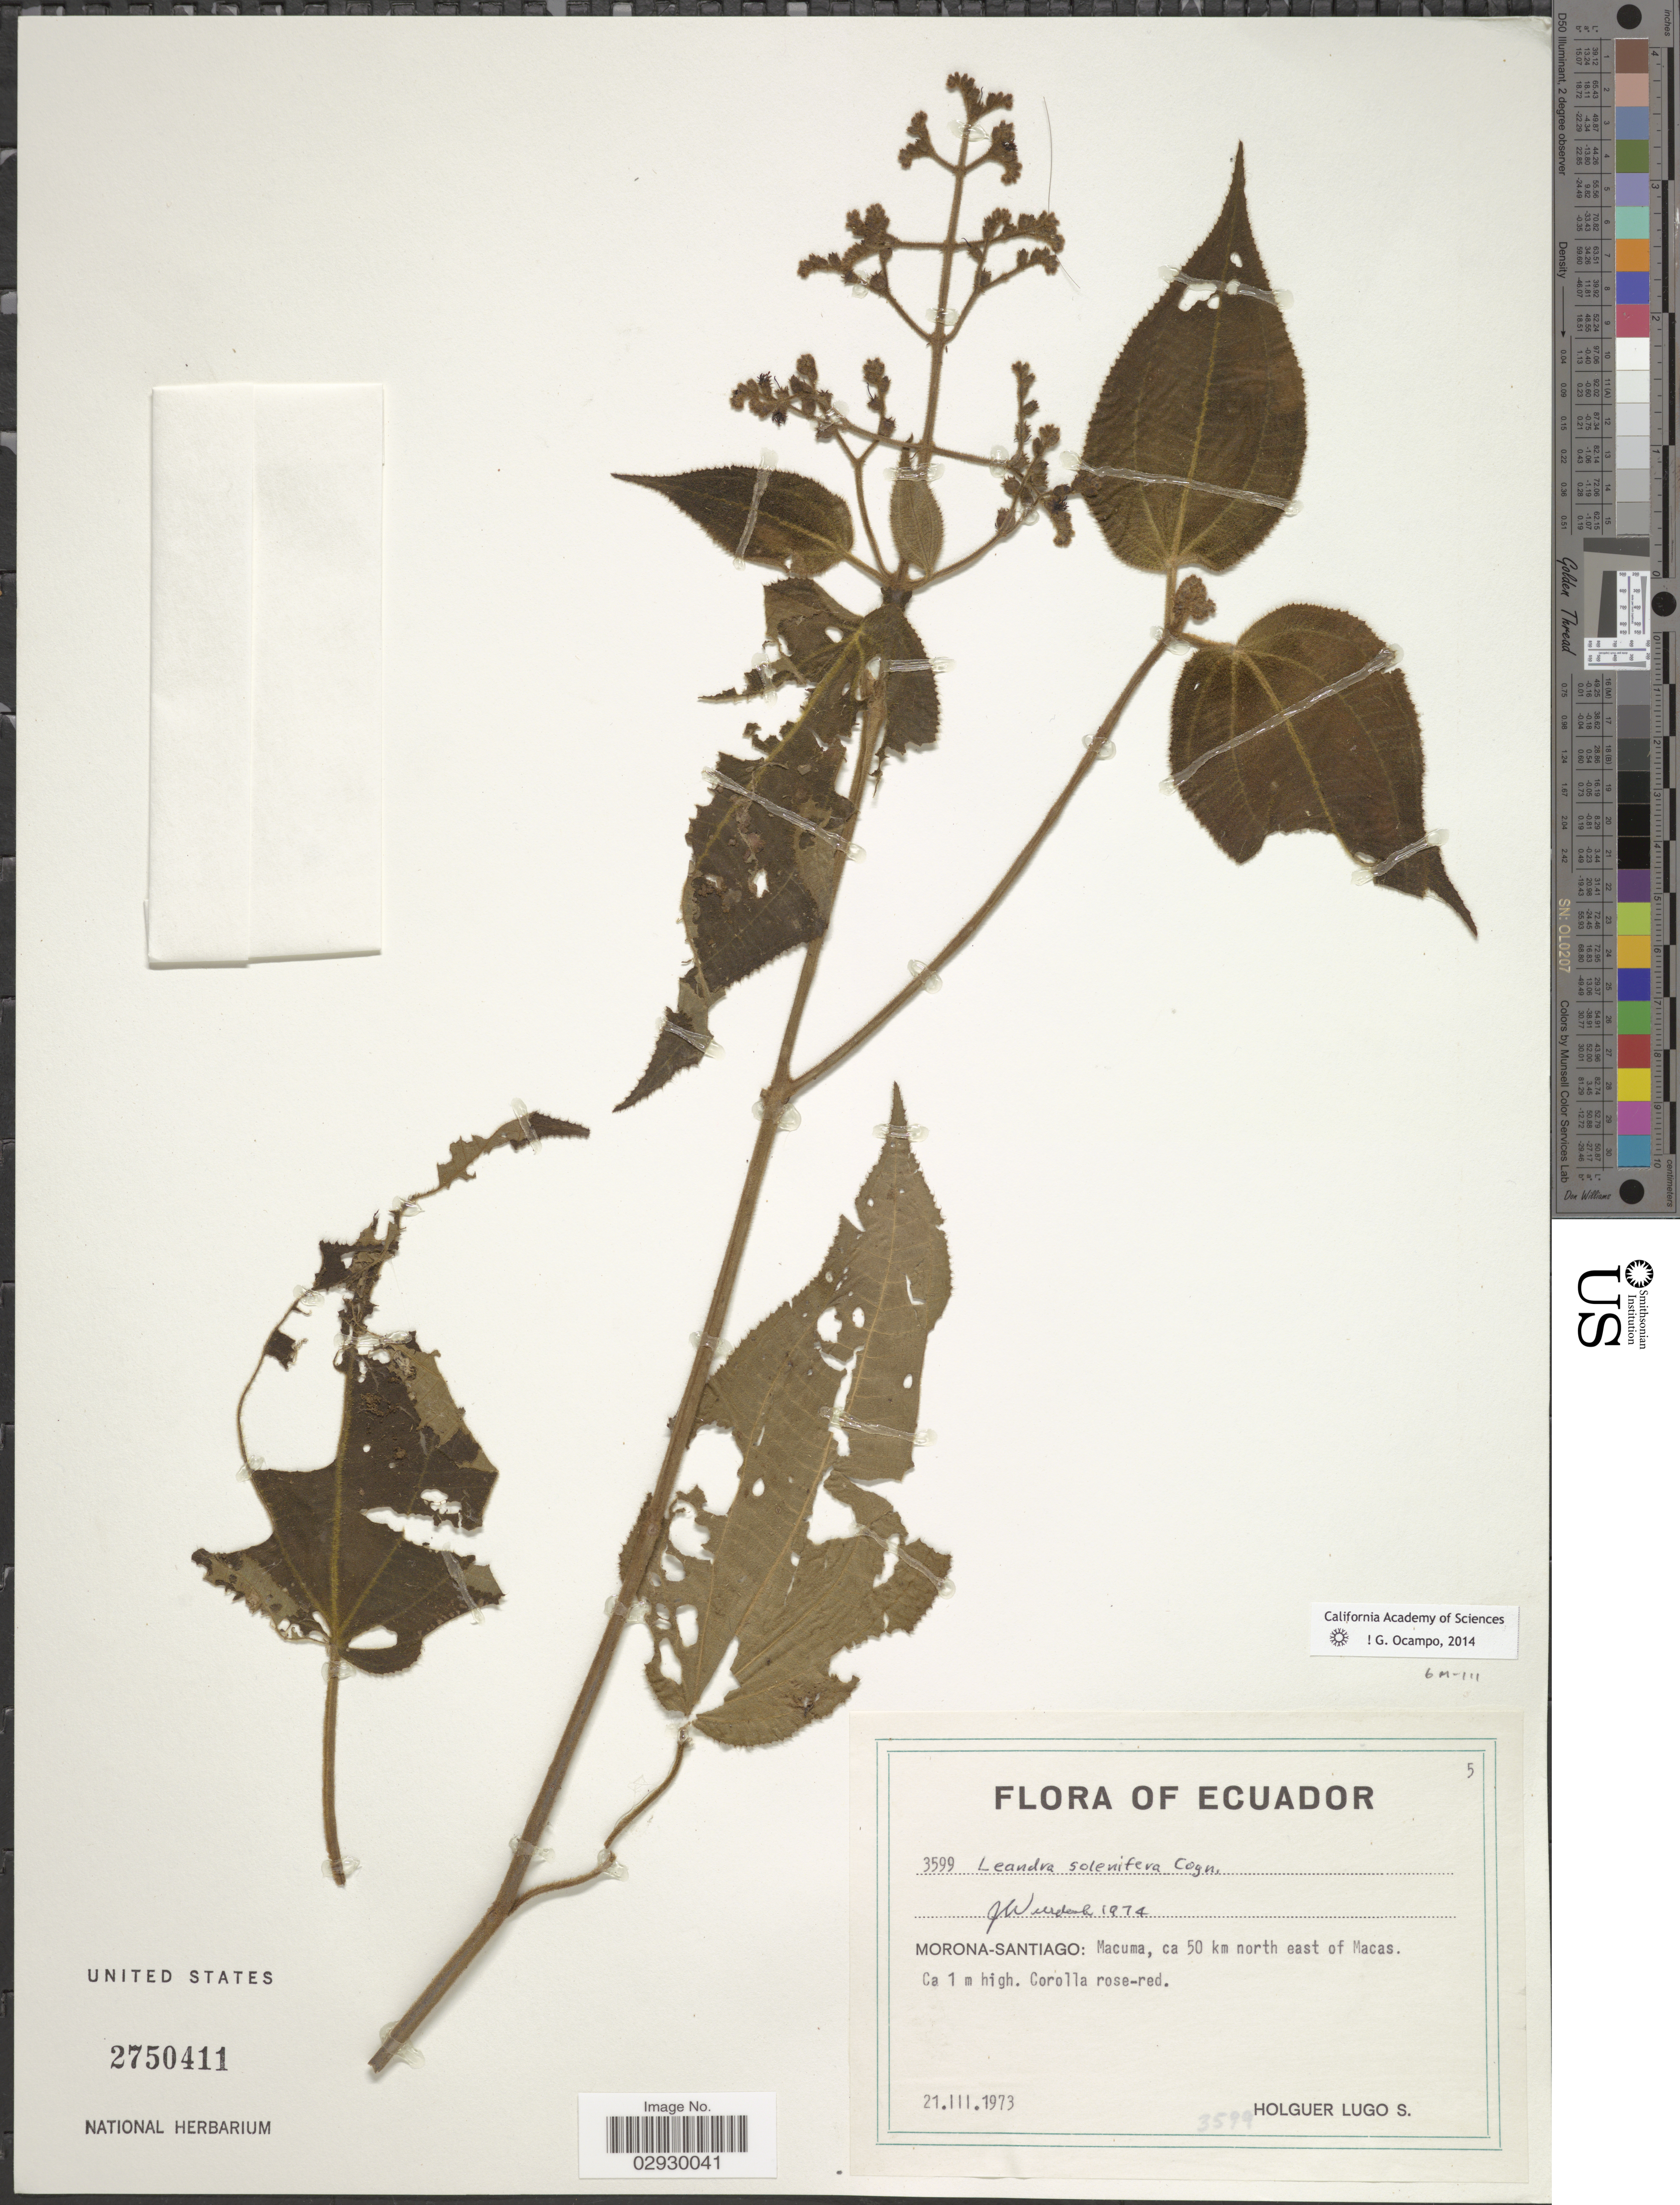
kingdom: Plantae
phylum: Tracheophyta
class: Magnoliopsida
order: Myrtales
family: Melastomataceae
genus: Leandra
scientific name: Leandra solenifera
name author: Cogn.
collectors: H. Lugo S.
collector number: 3599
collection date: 1973-03-21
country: Ecuador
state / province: Morona-Santiago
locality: Macuma, ca 50 km north east of Macas.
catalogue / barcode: US 2750411